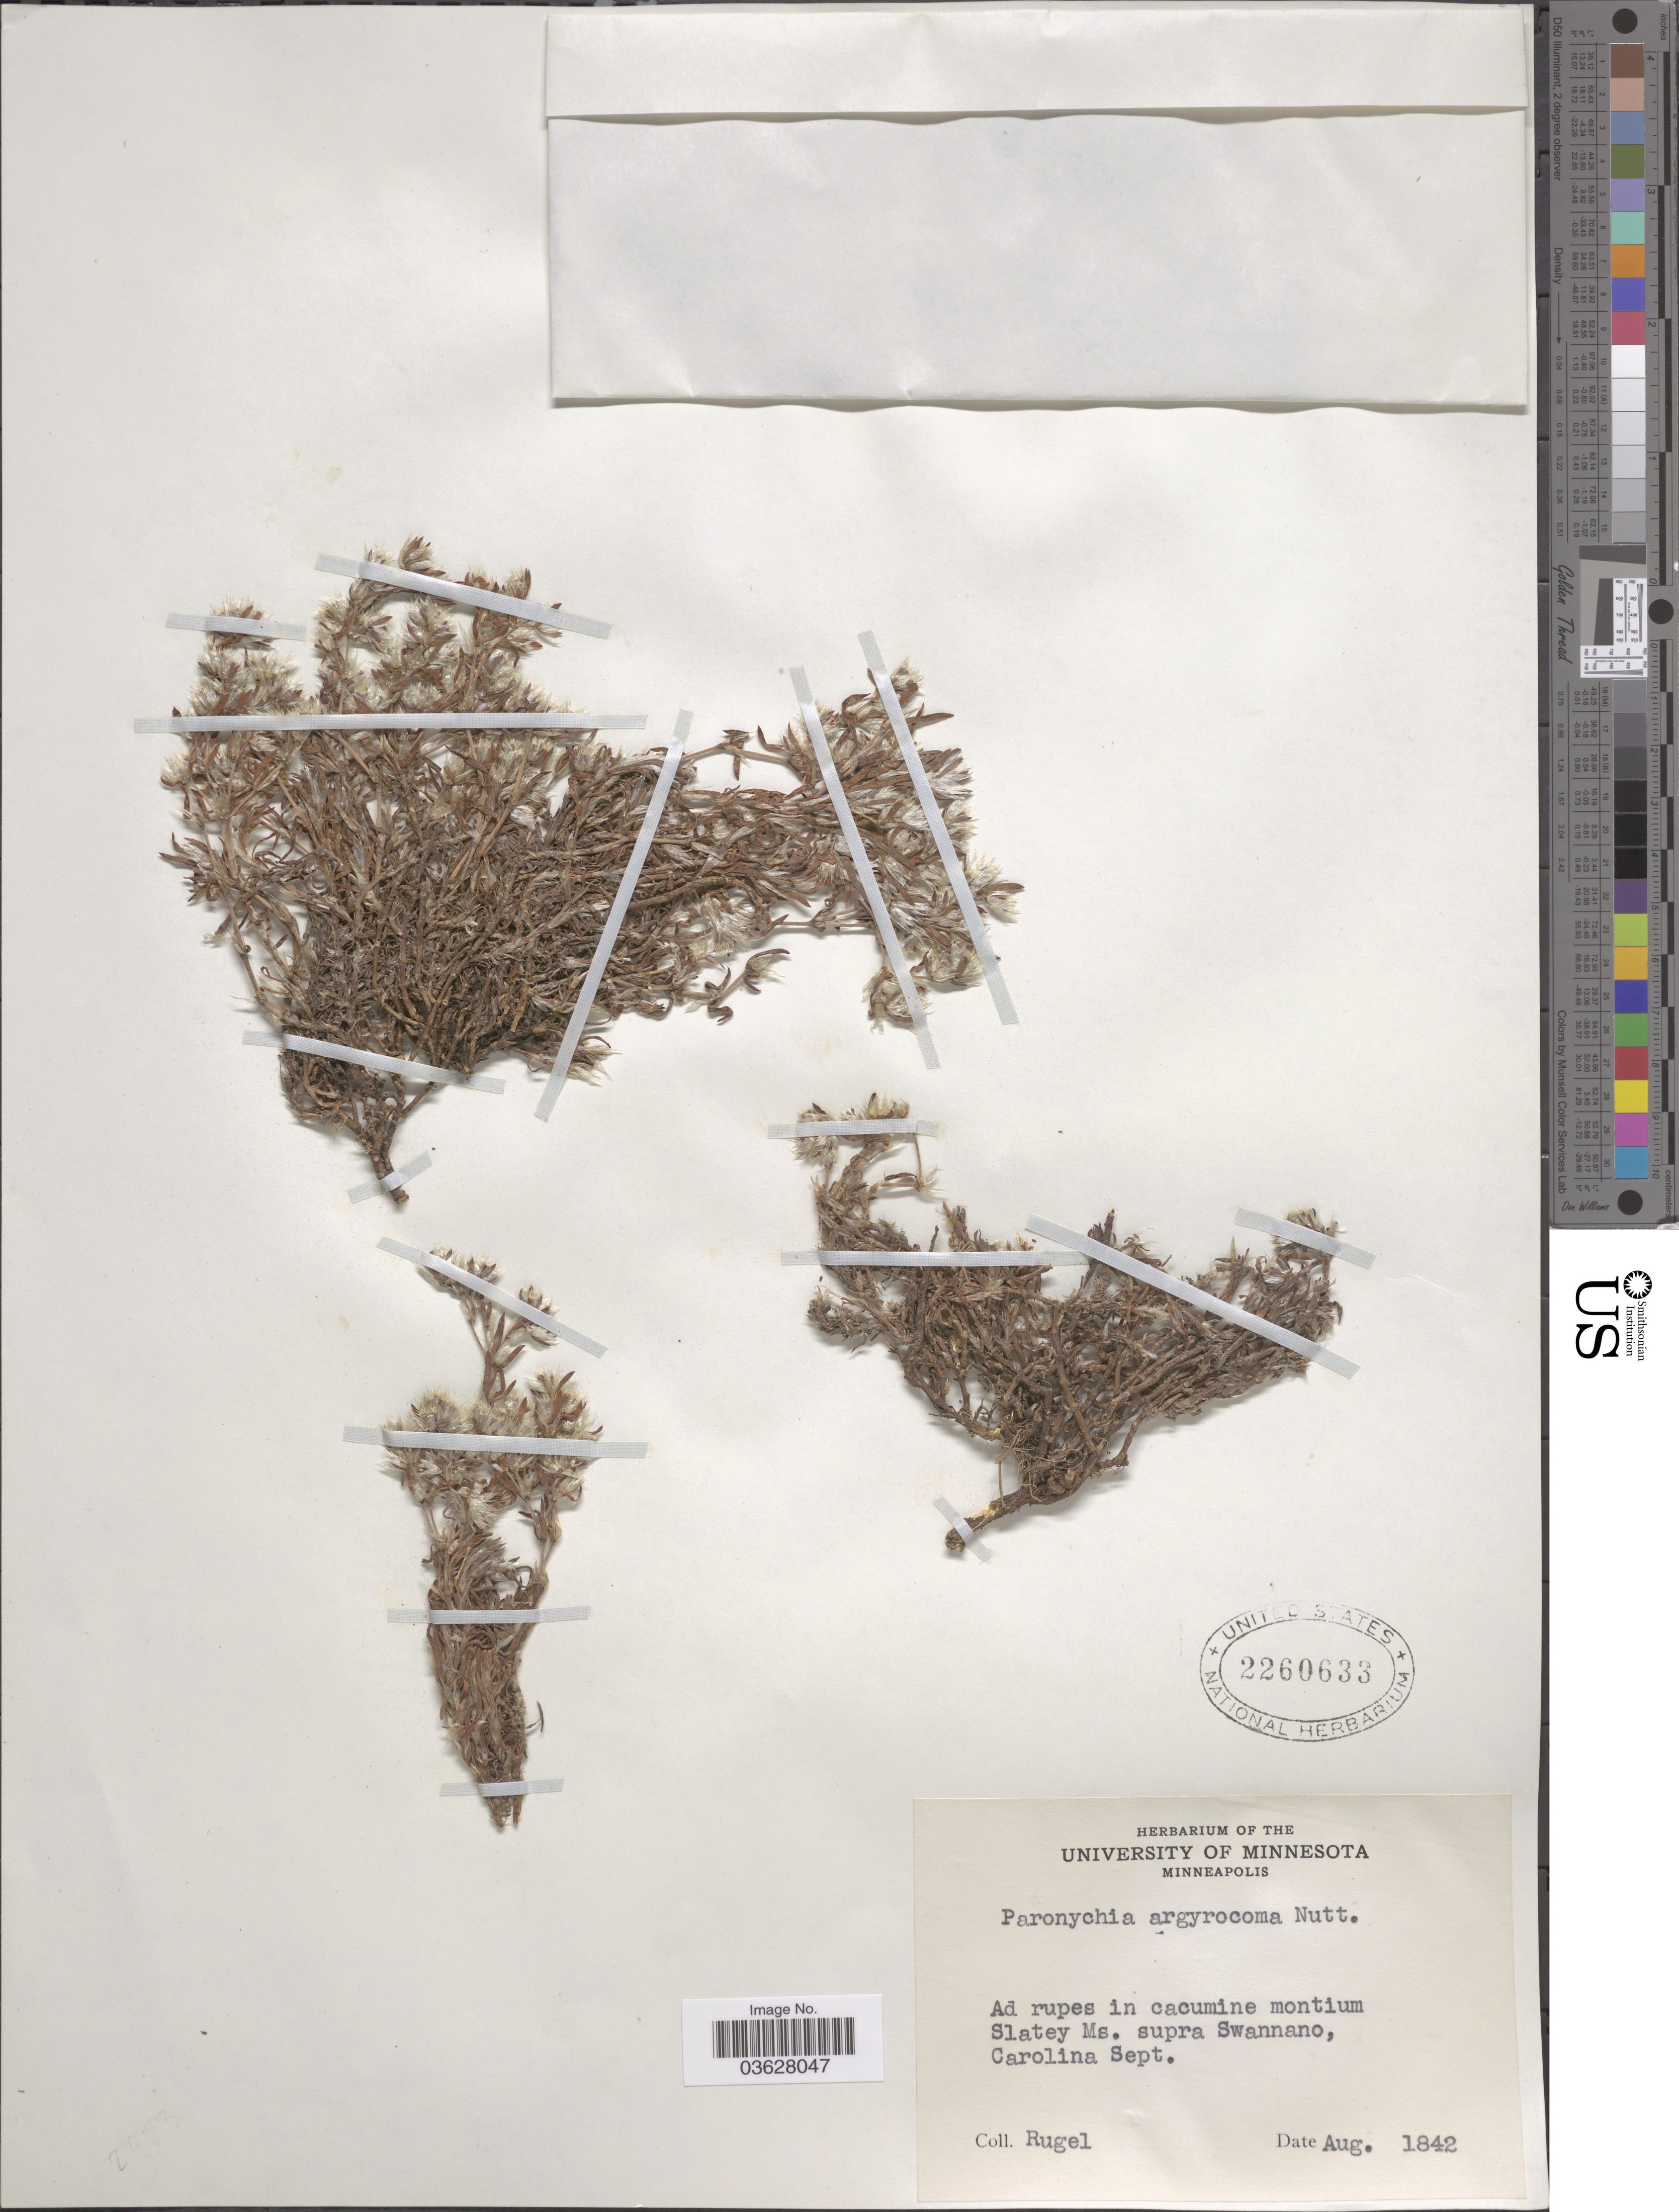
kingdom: Plantae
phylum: Tracheophyta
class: Magnoliopsida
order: Caryophyllales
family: Caryophyllaceae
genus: Paronychia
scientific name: Paronychia argyrocoma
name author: (Michx.) Nutt.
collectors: Rugel, --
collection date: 1842-08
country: United States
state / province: North Carolina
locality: Ad rupes in cacumine montium Slatey Ms. supra Swannano, Carolina Sept.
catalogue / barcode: US 2260633